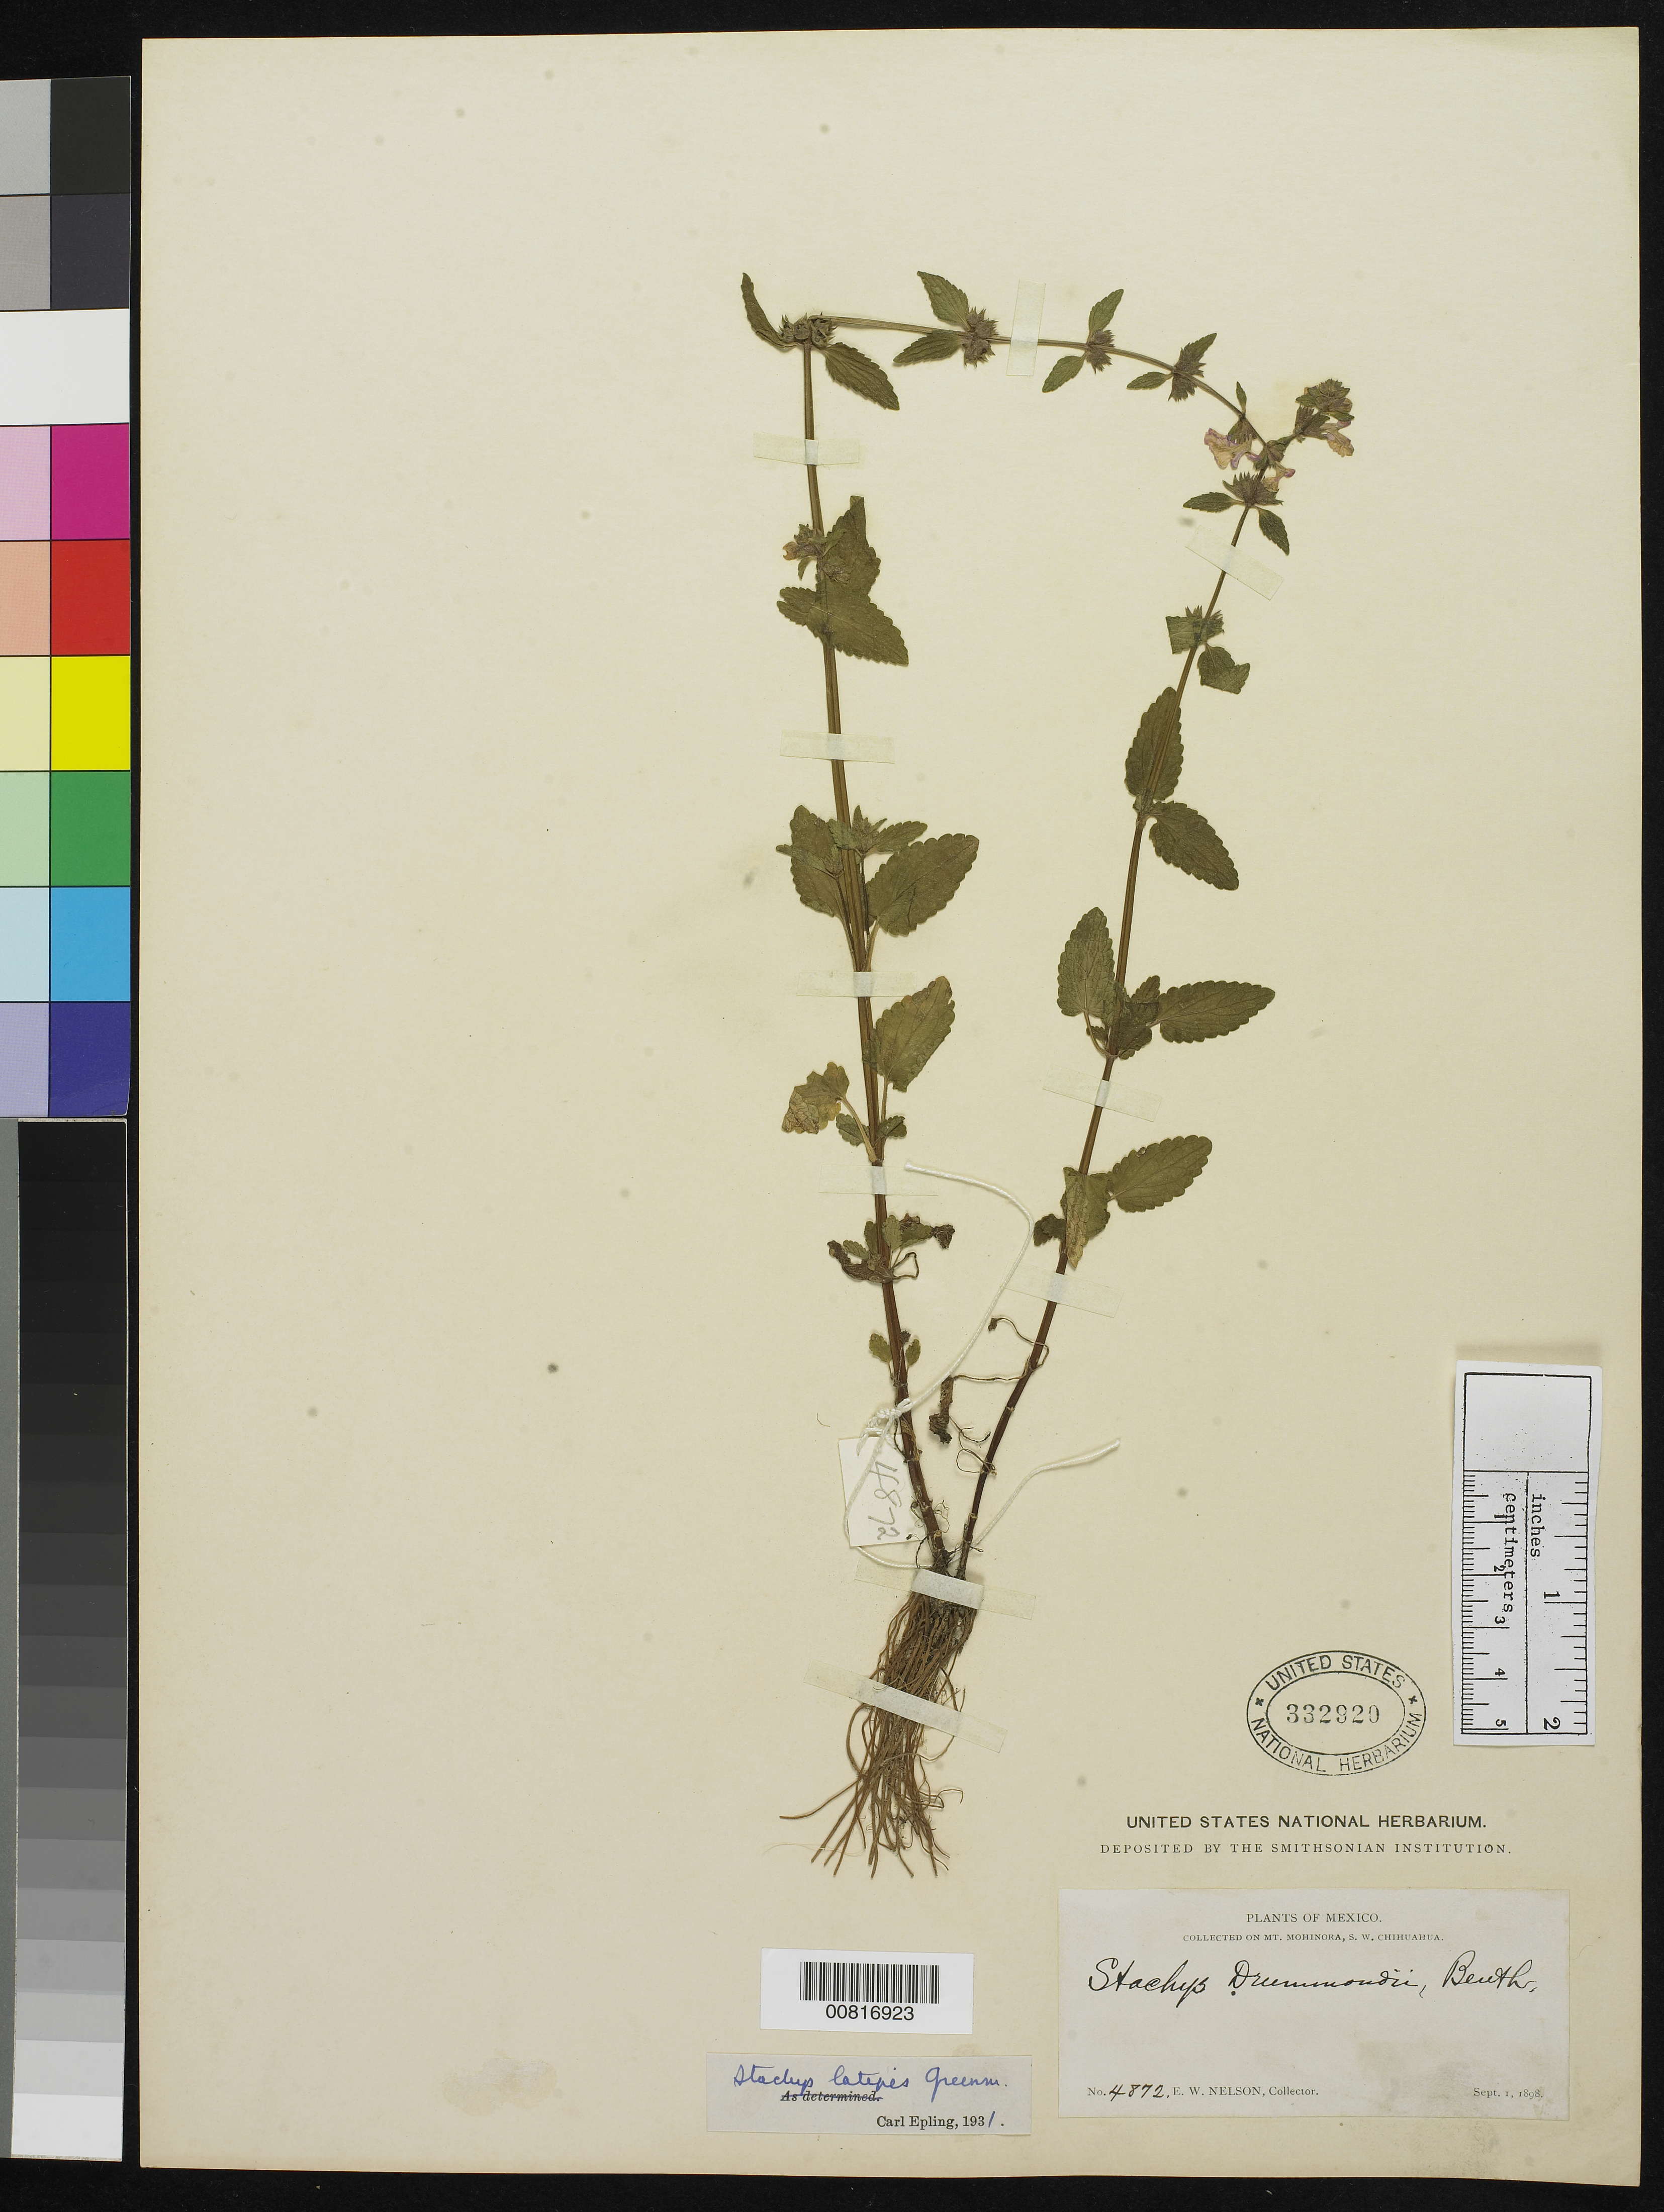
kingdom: Plantae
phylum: Tracheophyta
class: Magnoliopsida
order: Lamiales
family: Lamiaceae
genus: Stachys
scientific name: Stachys latipes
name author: Greenm.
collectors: E. W. Nelson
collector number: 4872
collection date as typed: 01 Sep 1898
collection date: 1898-09-01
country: Mexico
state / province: Chihuahua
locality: Mt. Mohinora, S. W. Chihuahua.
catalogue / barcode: US 1686703